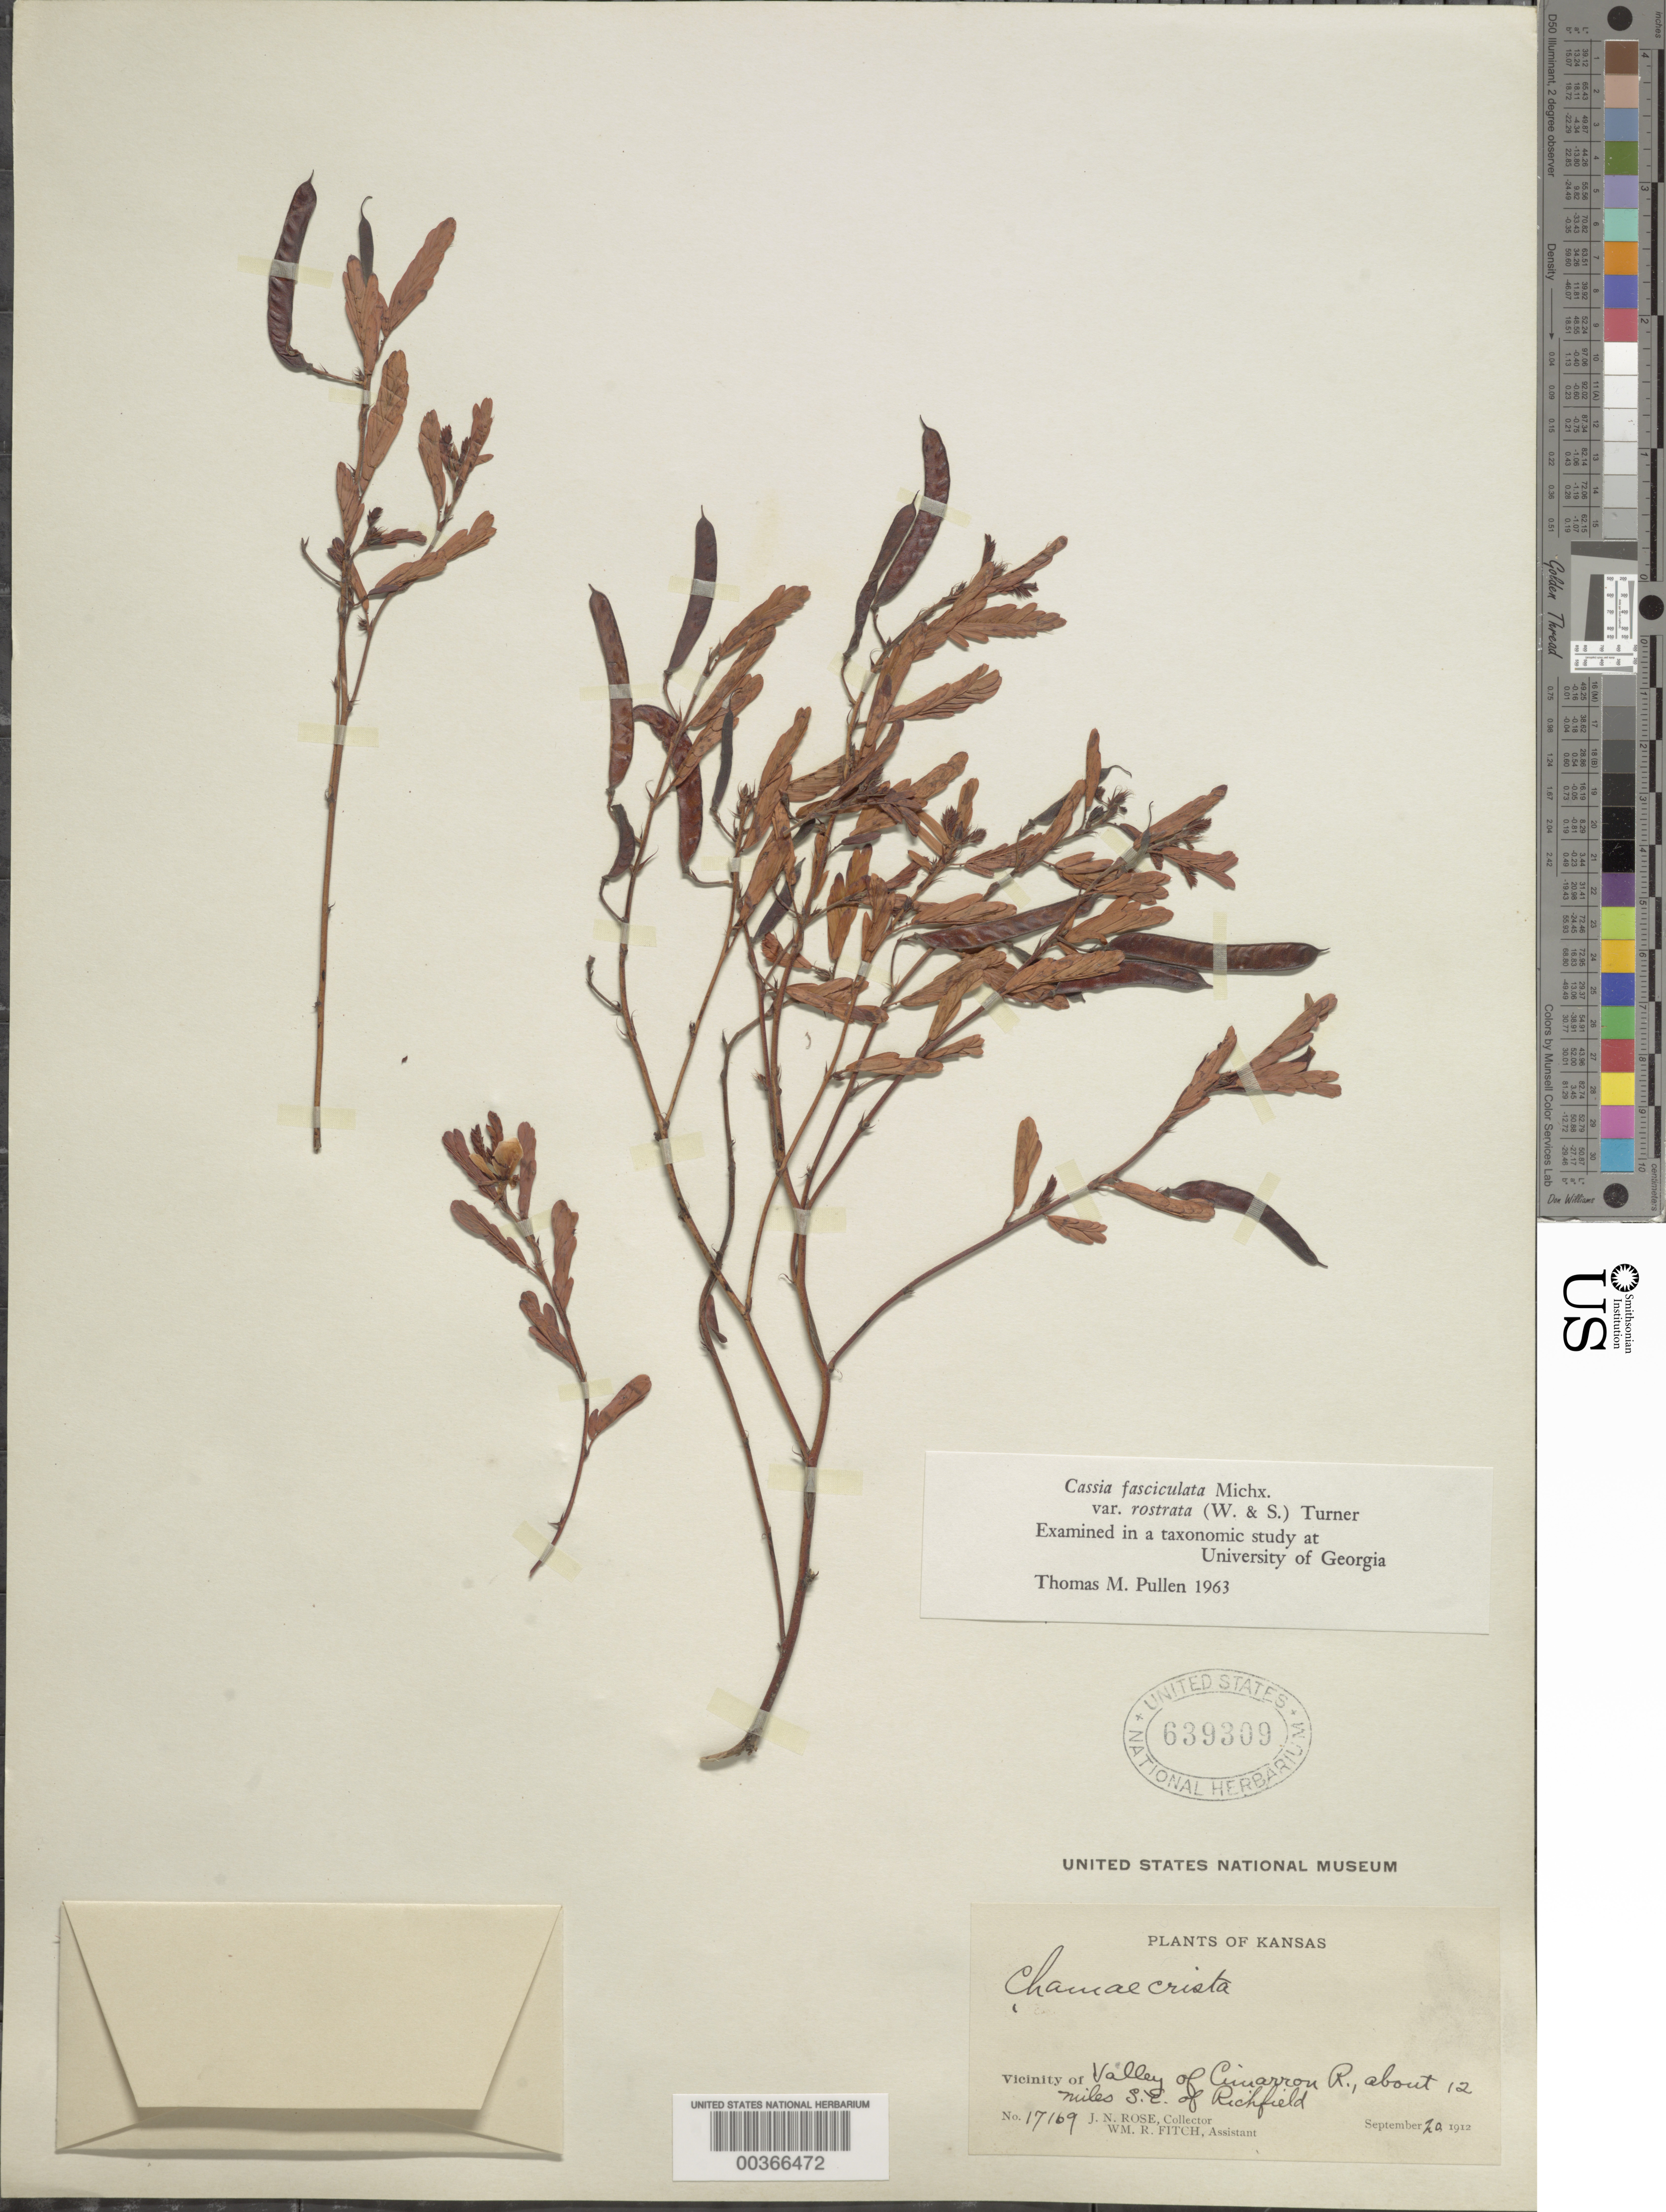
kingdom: Plantae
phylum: Tracheophyta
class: Magnoliopsida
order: Fabales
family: Fabaceae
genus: Chamaecrista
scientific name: Chamaecrista fasciculata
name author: (Michx.) Greene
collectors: J. N. Rose & W. R. Fitch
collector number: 17169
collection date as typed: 20 Sep 1912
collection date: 1912-09-20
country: United States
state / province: Kansas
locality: Vicinity of valley of ciuarron river, about 12 mi se of richfield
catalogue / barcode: US 639309